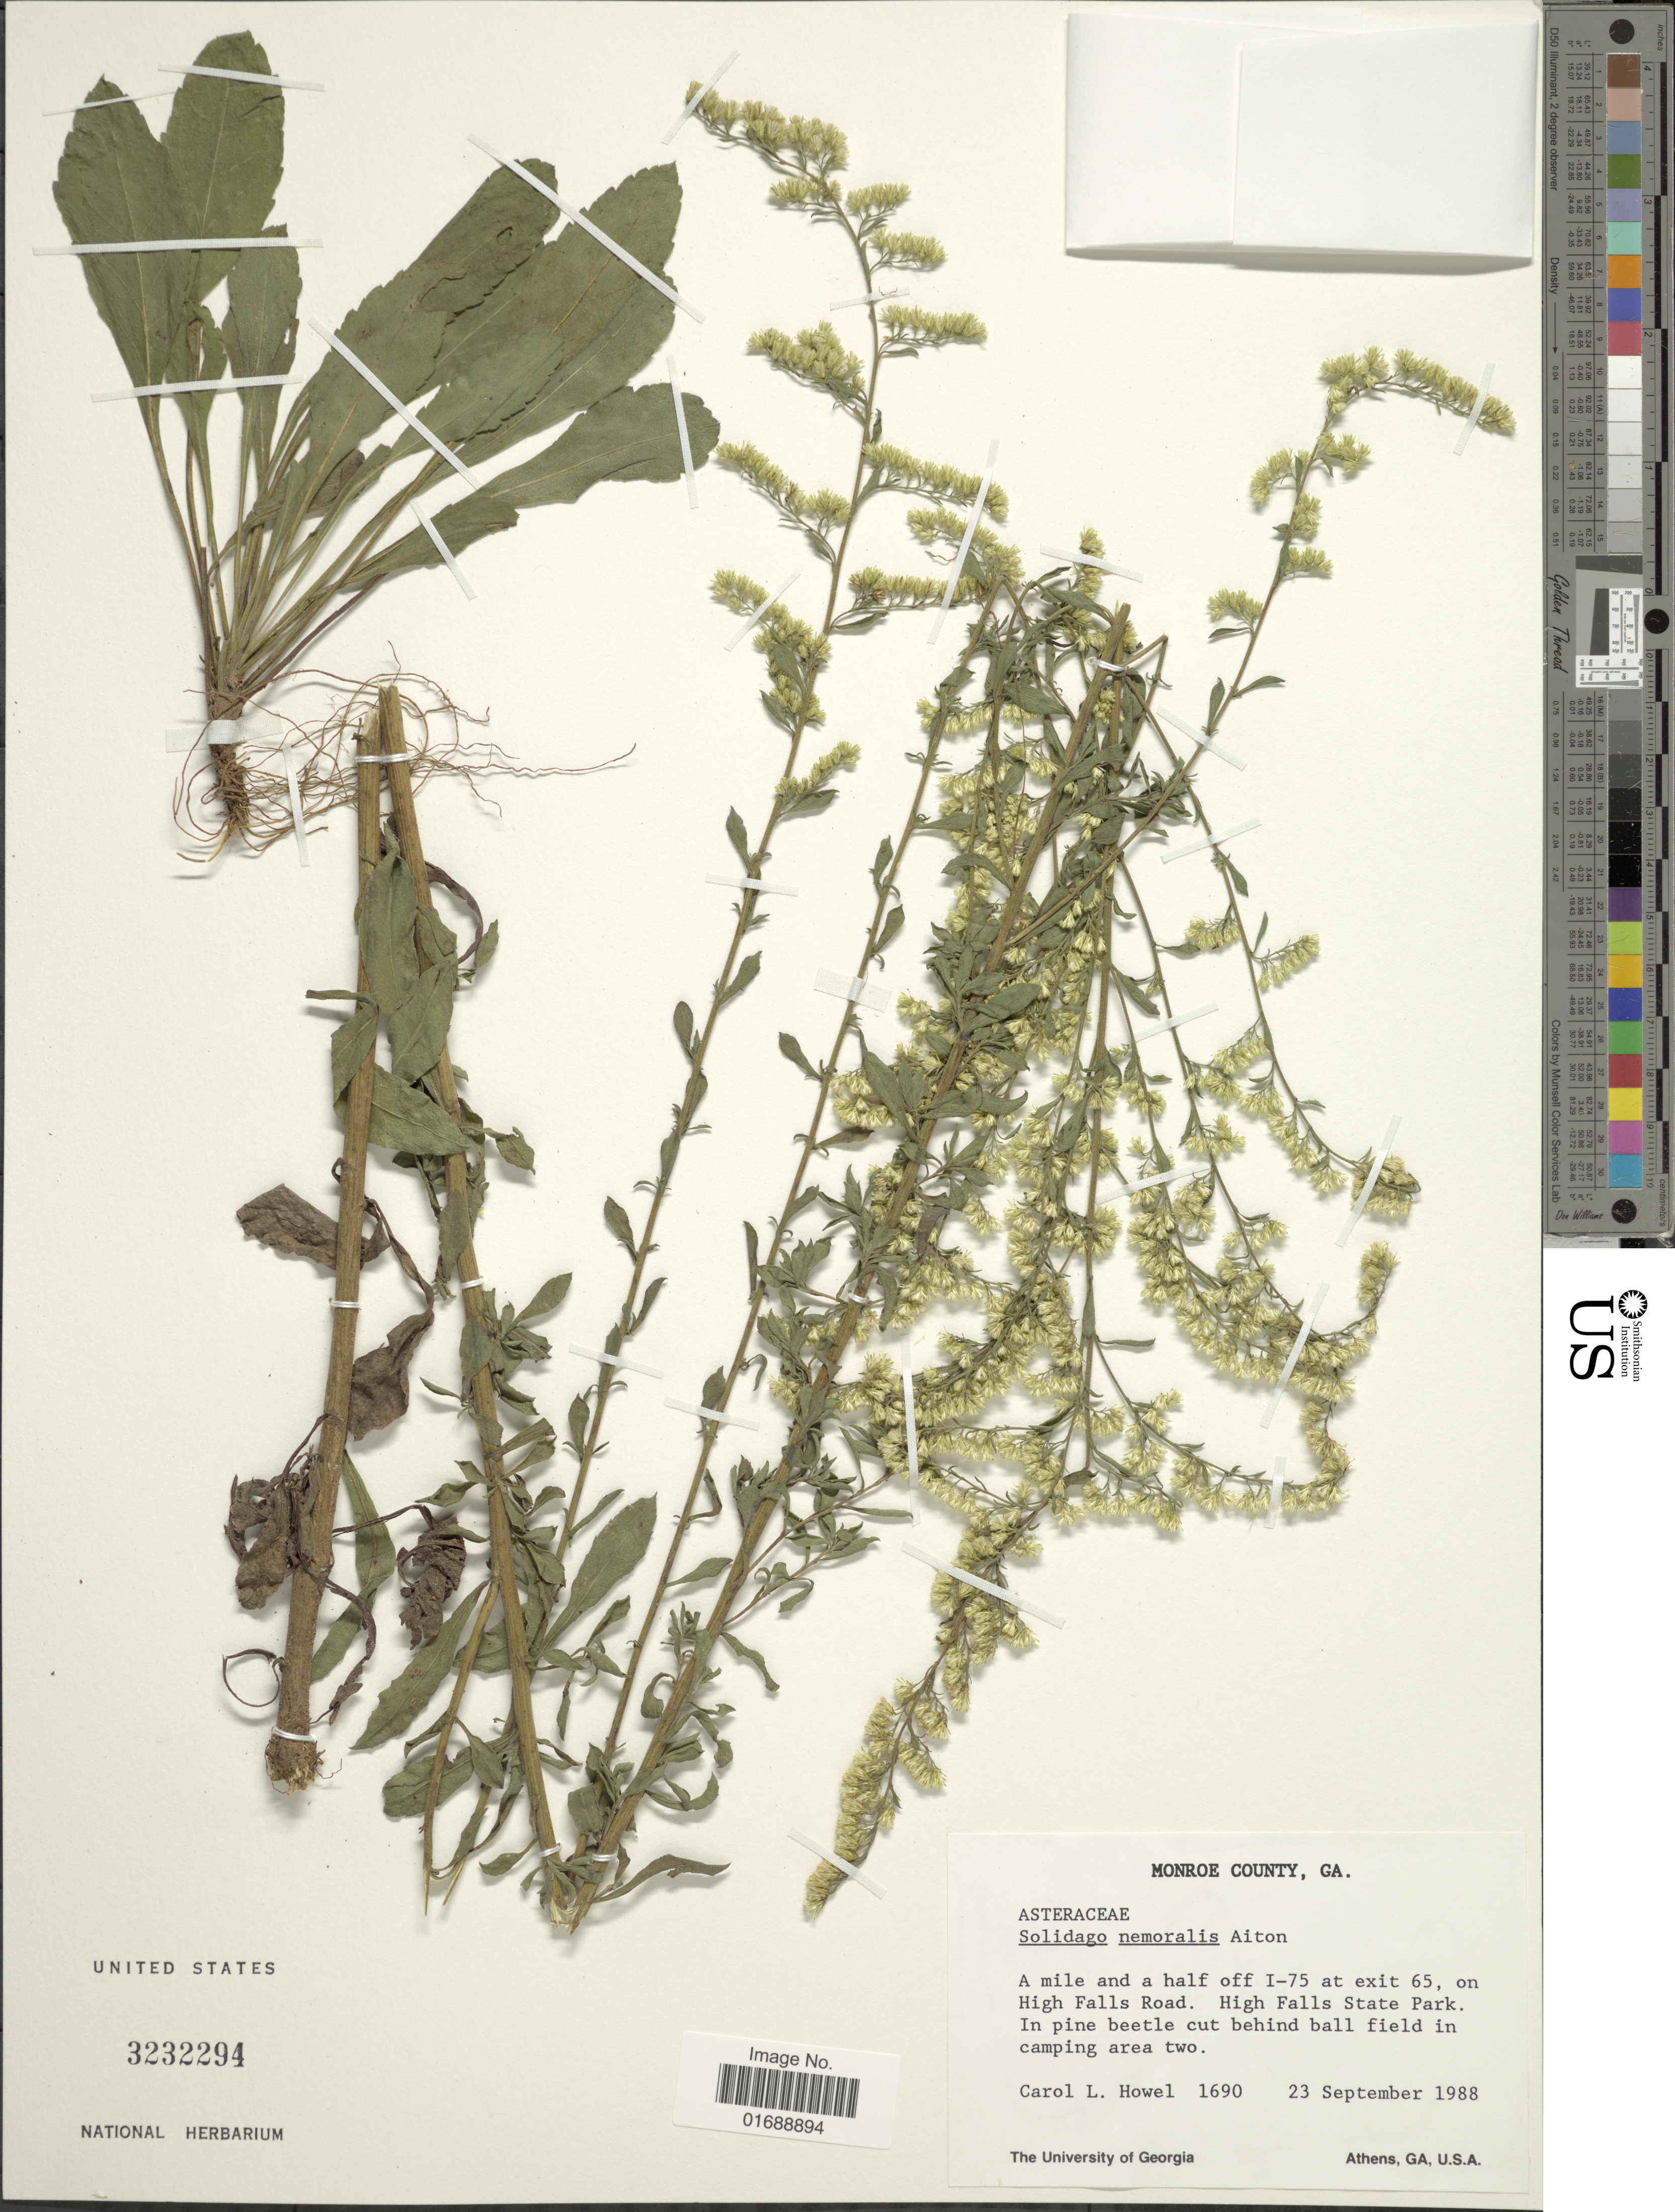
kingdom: Plantae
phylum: Tracheophyta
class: Magnoliopsida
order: Asterales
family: Asteraceae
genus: Solidago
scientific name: Solidago nemoralis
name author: Aiton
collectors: C. Howel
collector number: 1690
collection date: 1988-09-23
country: United States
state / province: Georgia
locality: Monroe County, GA., A mile and a half off I-75 at exit 65, on High Falls Road. High Falls State Park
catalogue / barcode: US 3232294